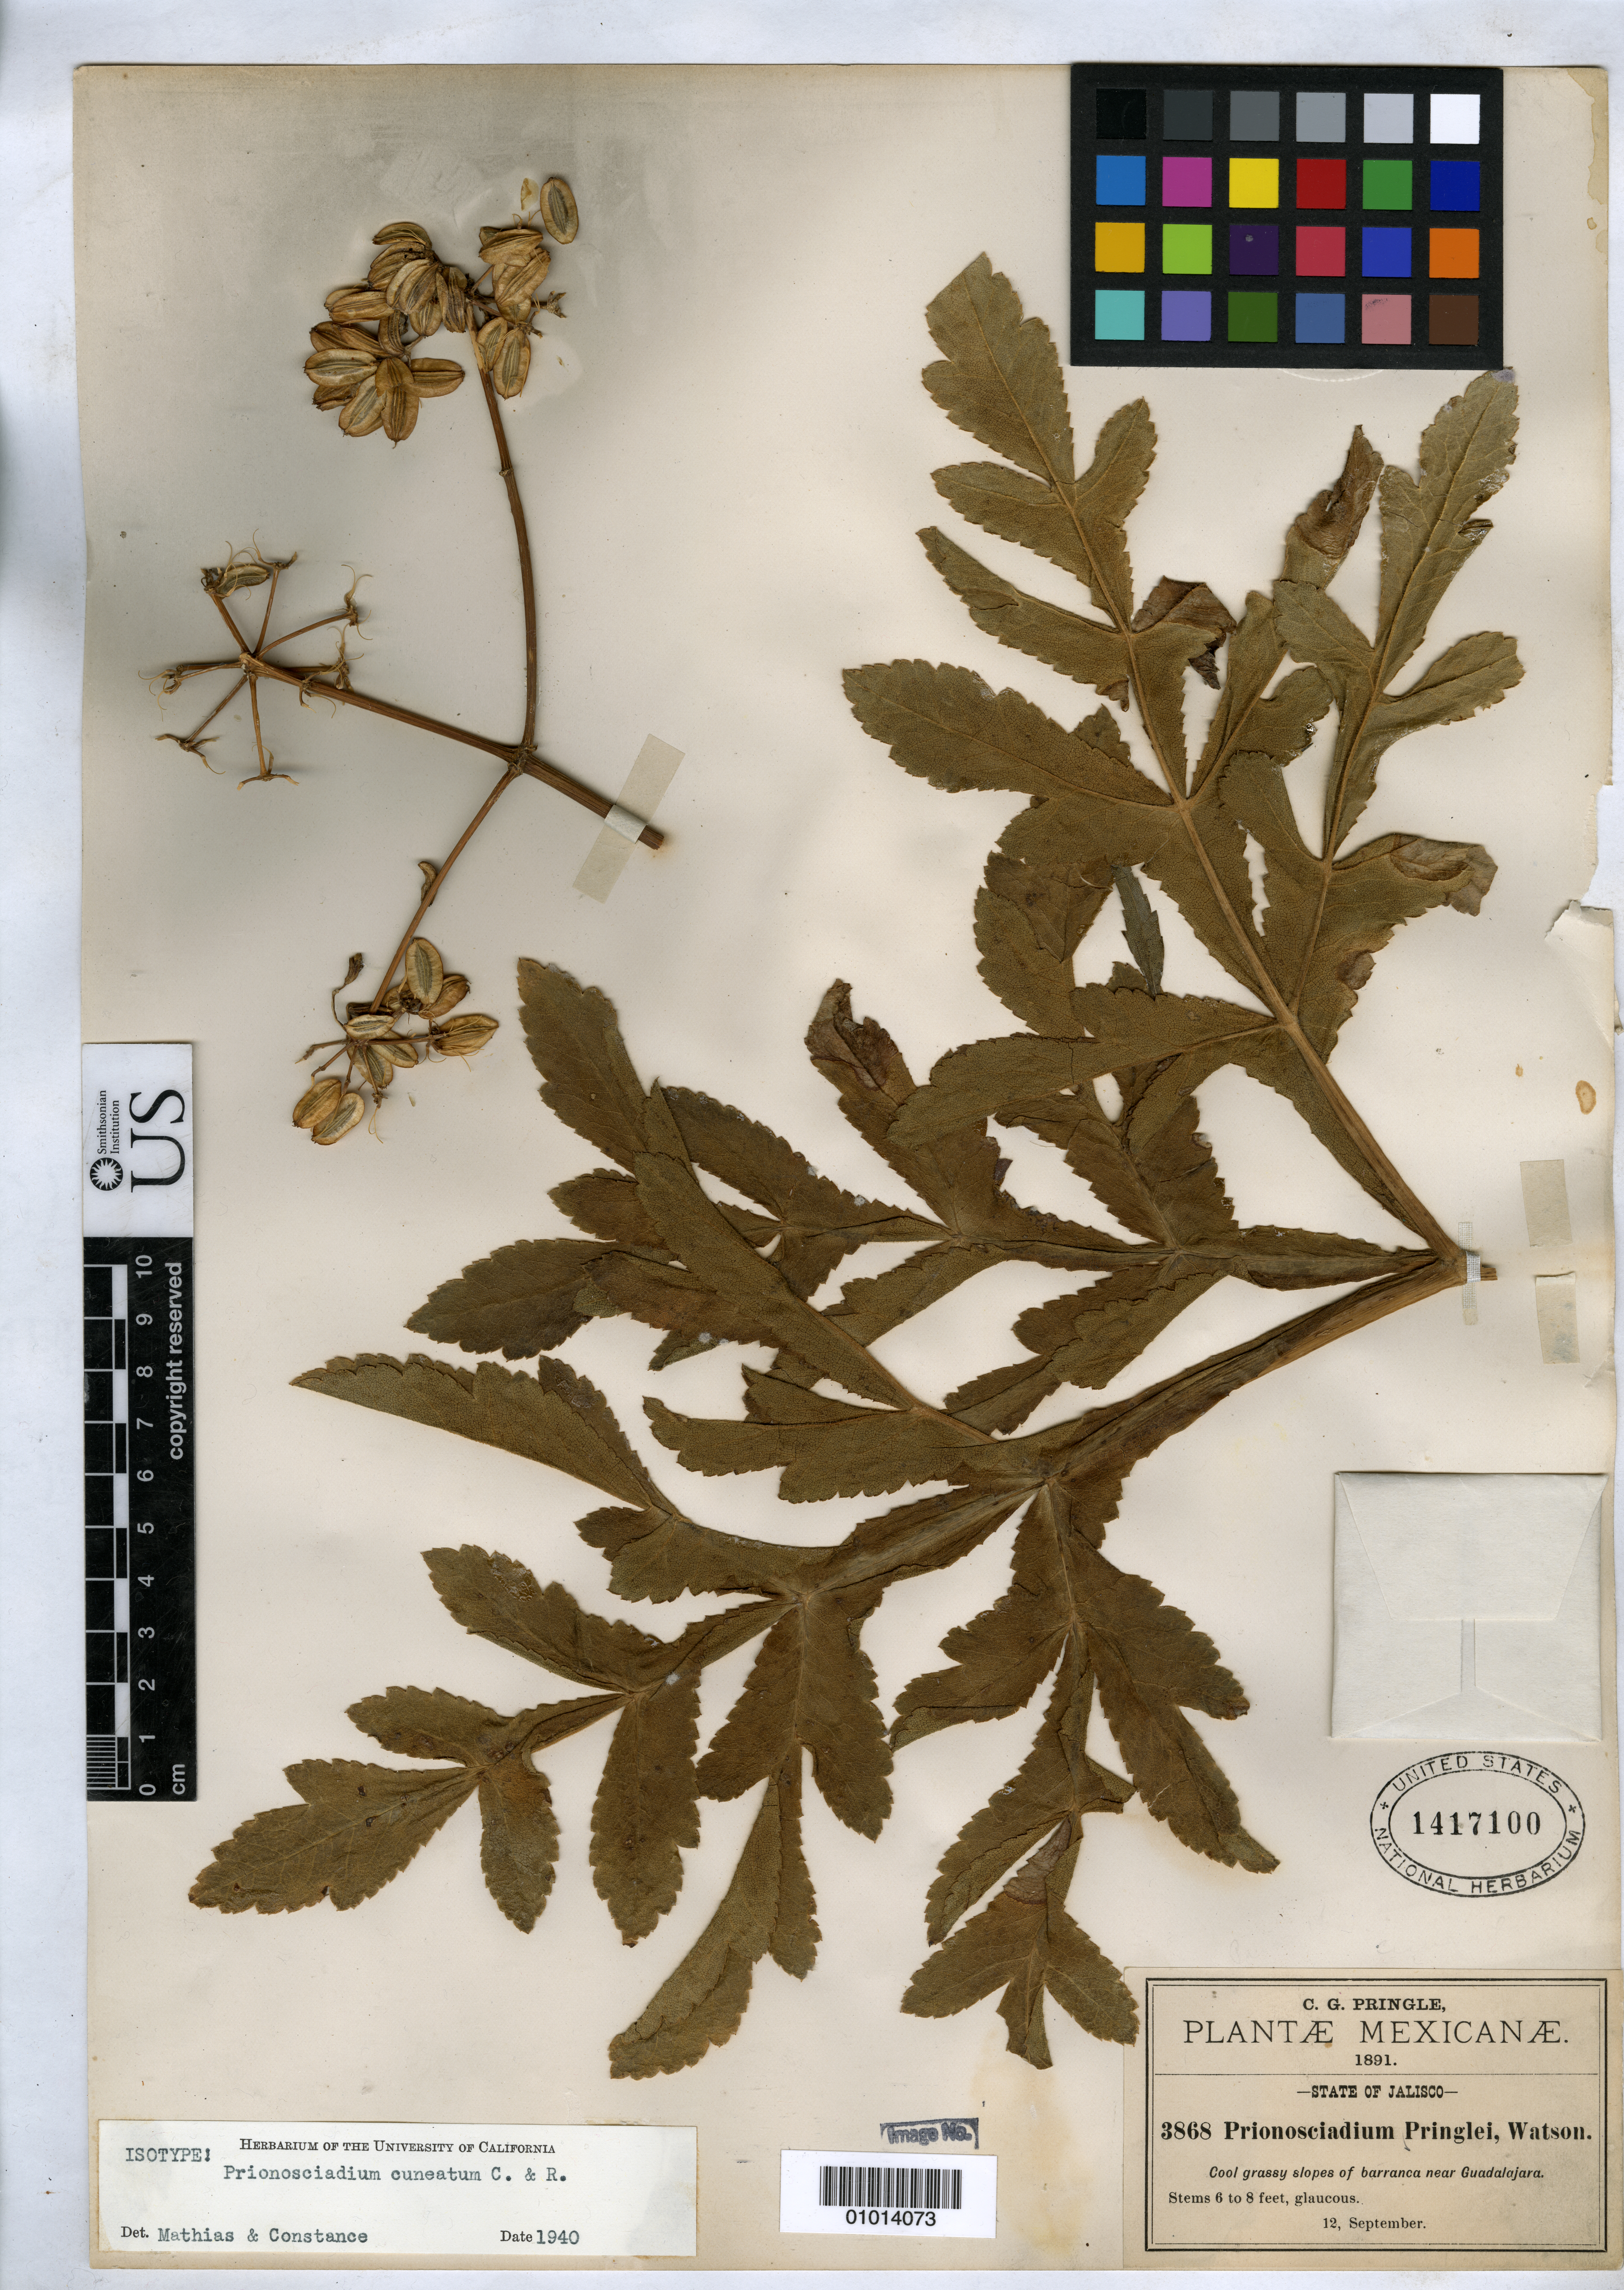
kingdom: Plantae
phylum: Tracheophyta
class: Magnoliopsida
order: Apiales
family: Apiaceae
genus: Prionosciadium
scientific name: Prionosciadium cuneatum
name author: J.M. Coult. & Rose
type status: Type Collection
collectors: C. G. Pringle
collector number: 3868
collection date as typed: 12 Sep 1891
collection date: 1891-09-12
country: Mexico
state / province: Jalisco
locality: Barranca near Guadalajara.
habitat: Cool grassy slopes.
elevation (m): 2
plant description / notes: Specimen ex John Donnell Smith herbarium.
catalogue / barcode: US 1417100